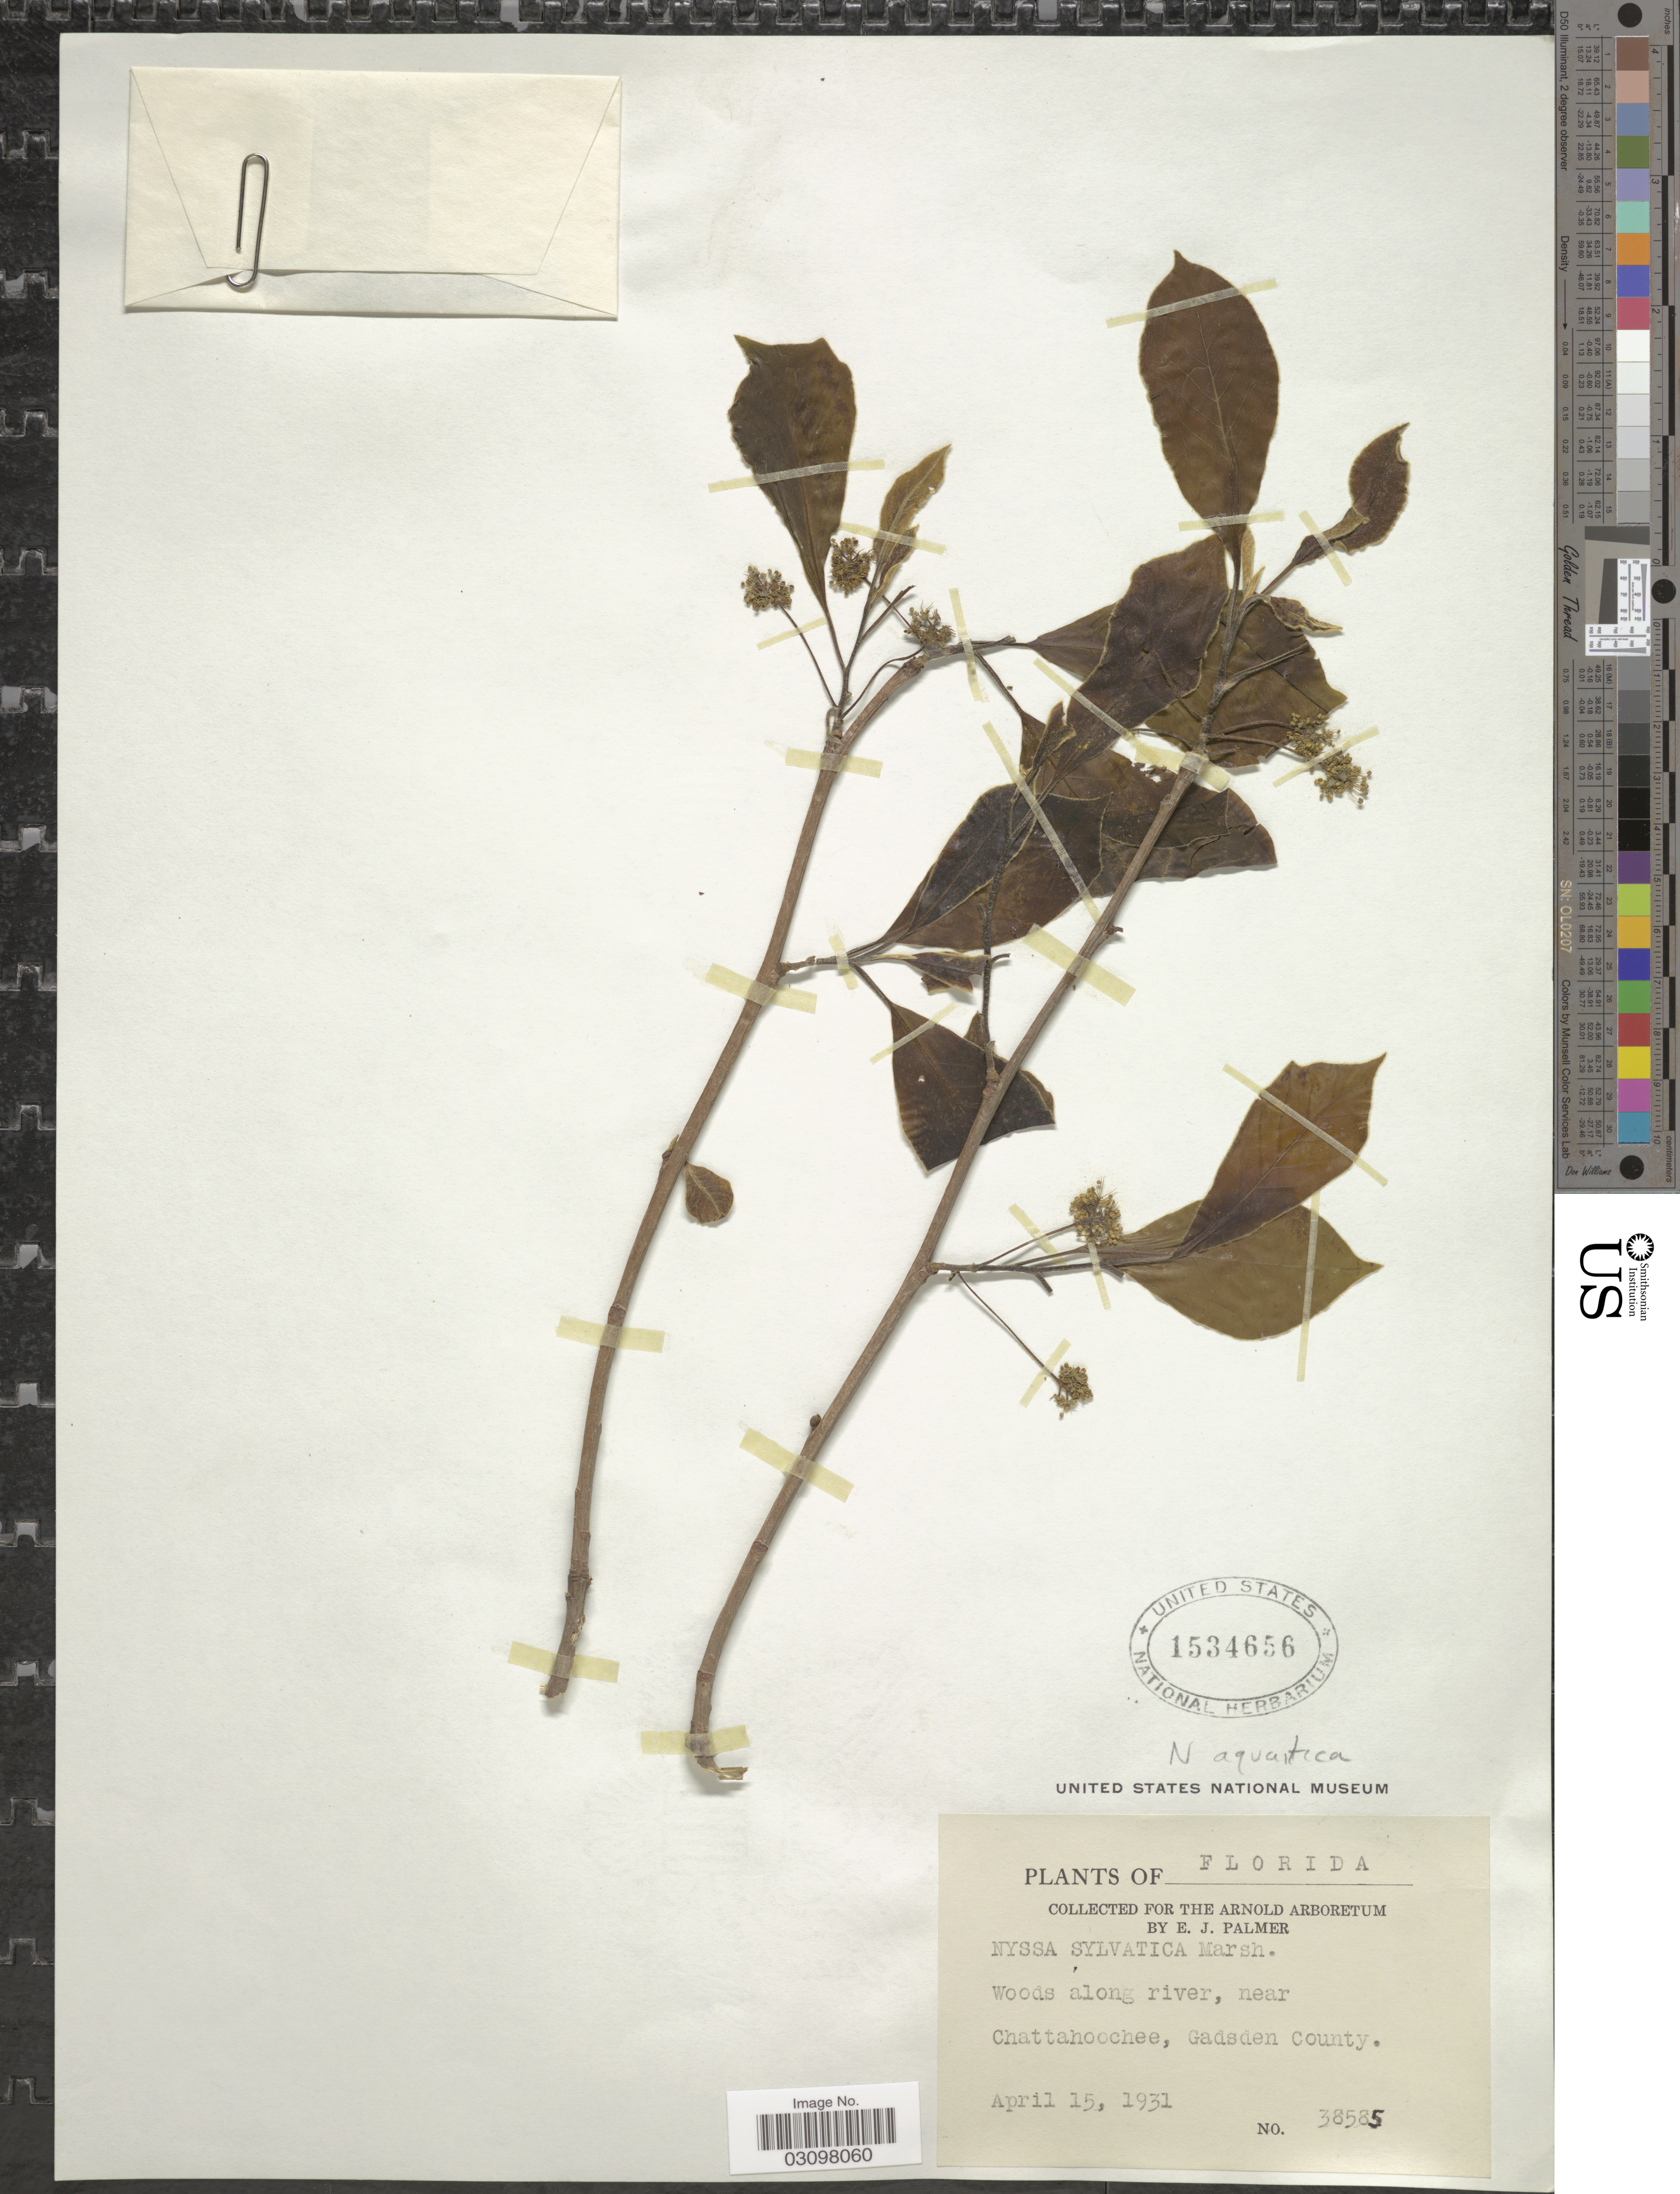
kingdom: Plantae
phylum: Tracheophyta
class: Magnoliopsida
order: Cornales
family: Nyssaceae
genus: Nyssa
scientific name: Nyssa sylvatica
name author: Marshall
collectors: E. J. Palmer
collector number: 38585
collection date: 1931-04-15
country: United States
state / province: Florida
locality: Woods along river, near Chattahoochee, Gadsden County.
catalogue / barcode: US 1534656